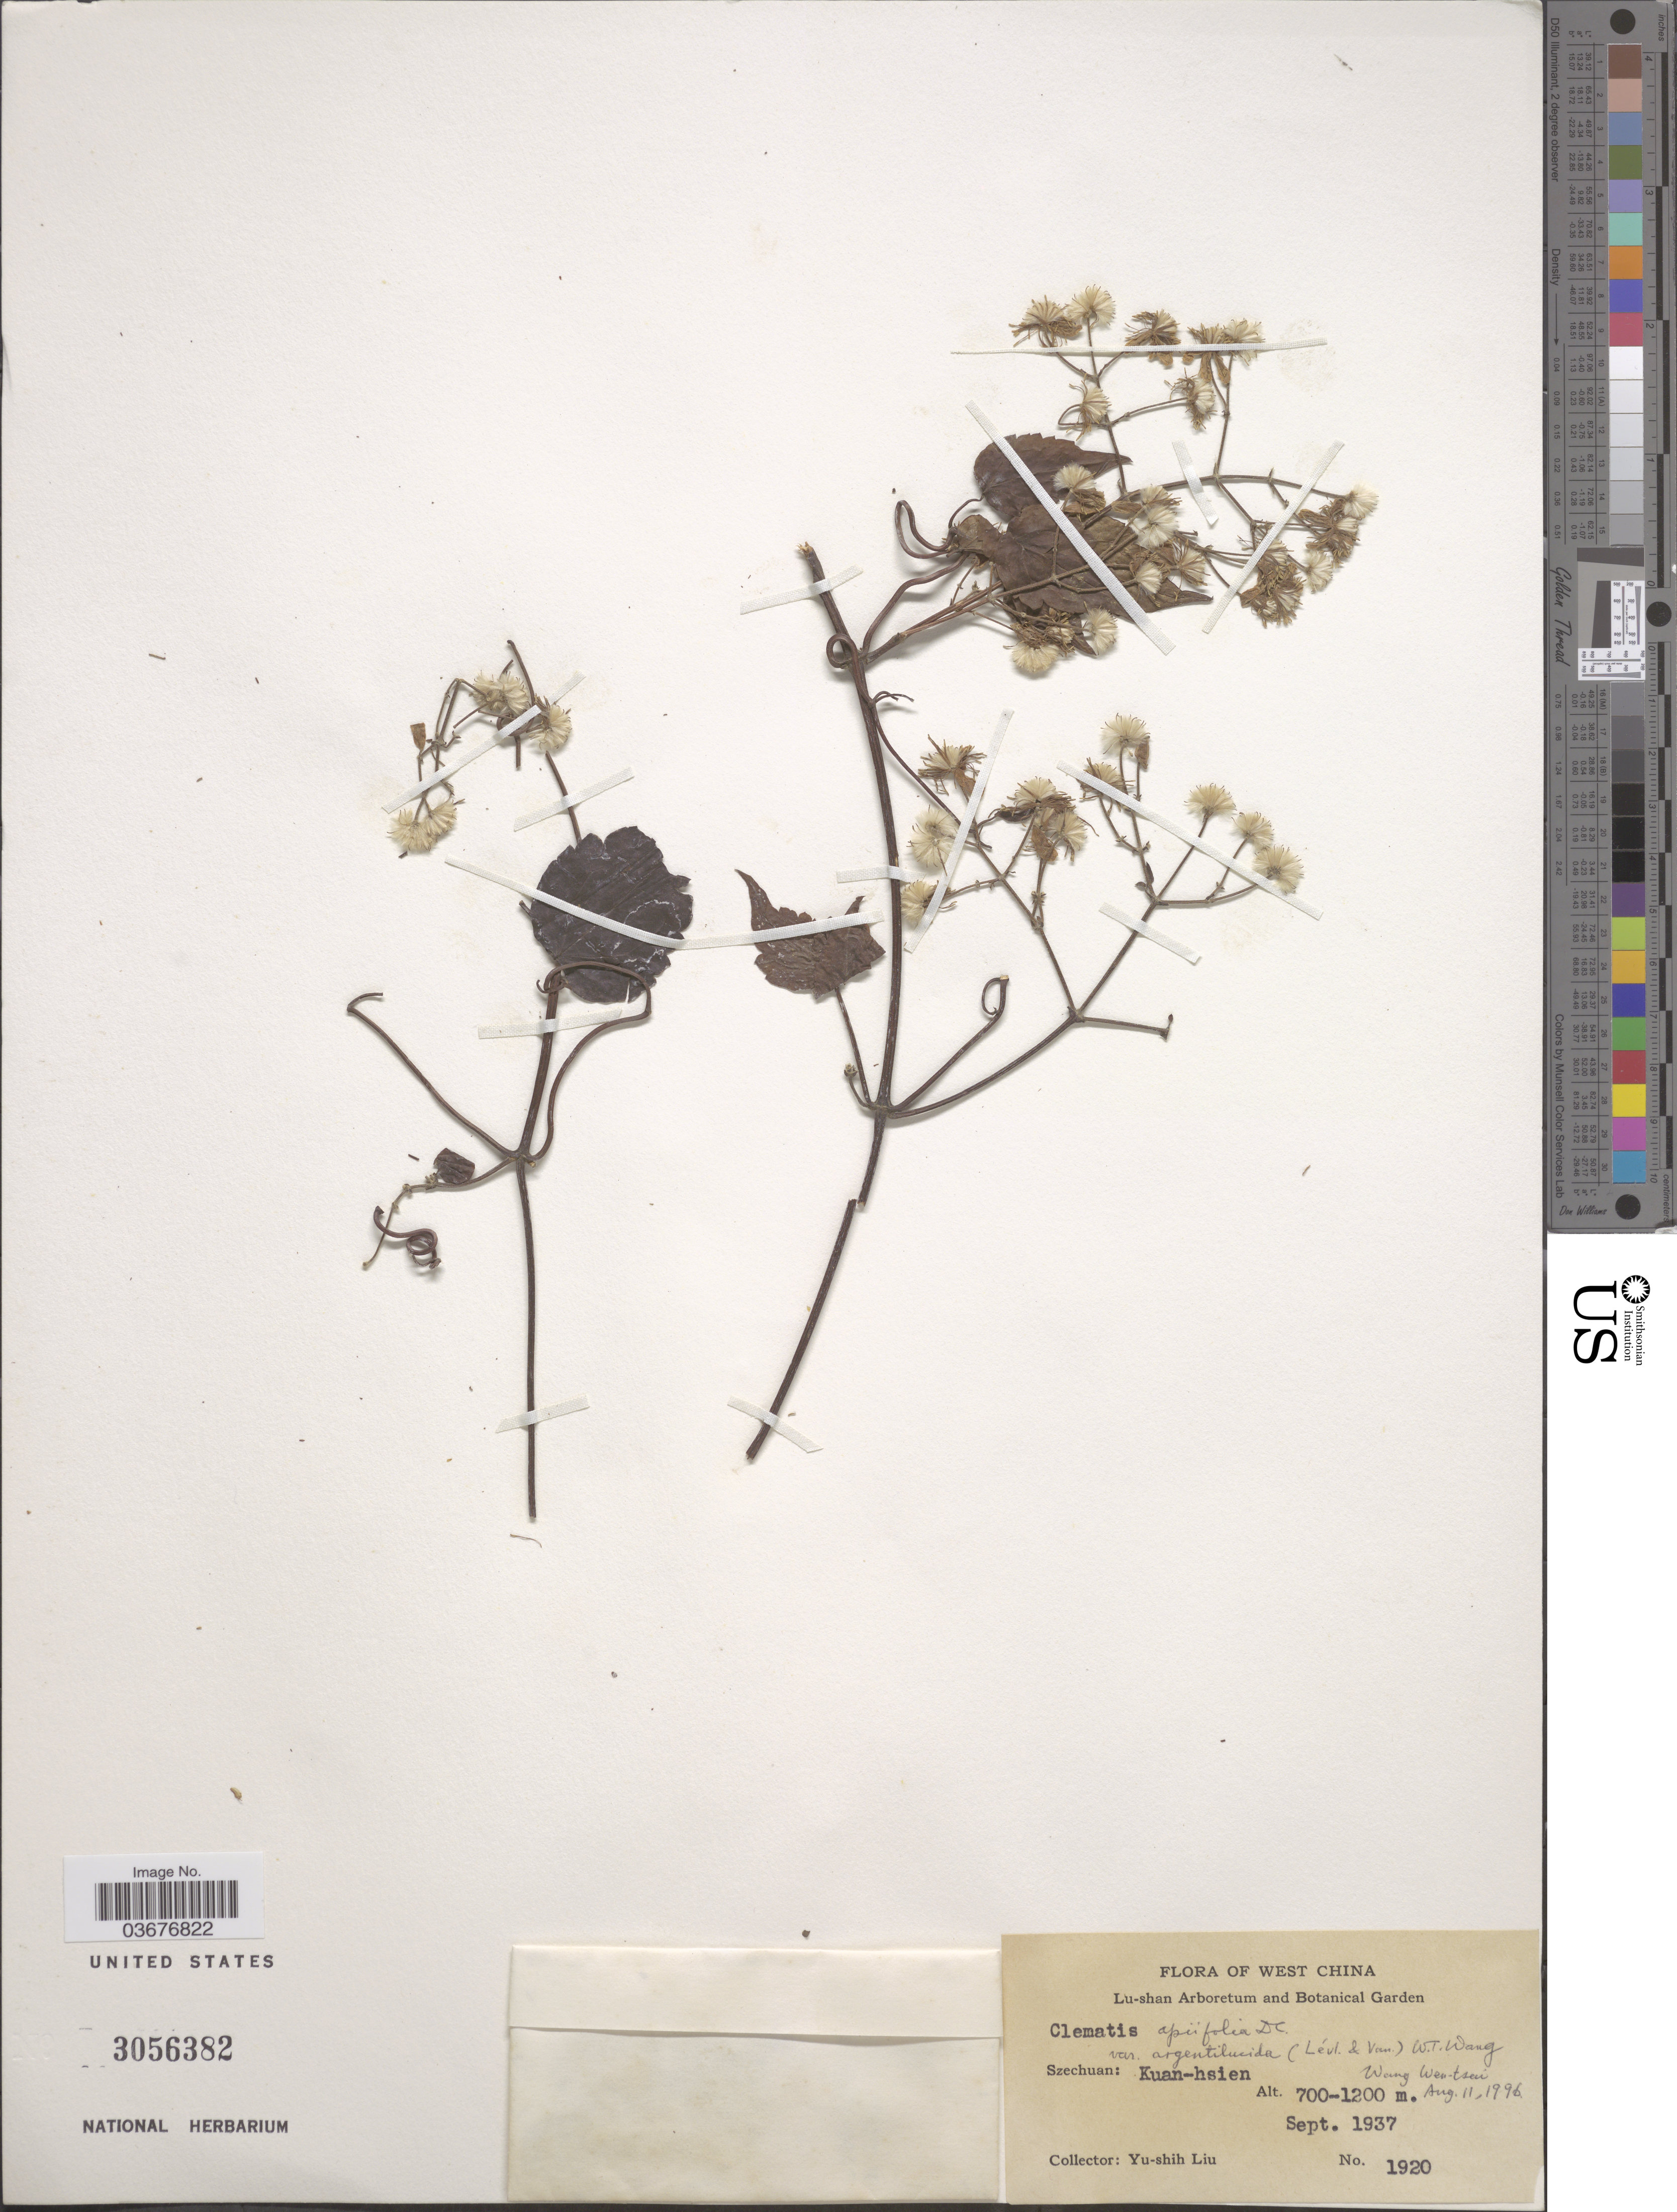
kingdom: Plantae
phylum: Tracheophyta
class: Magnoliopsida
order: Ranunculales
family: Ranunculaceae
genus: Clematis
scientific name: Clematis apiifolia var. argentilucida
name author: (H. Lév. & Vaniot) W.T. Wang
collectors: Y.-S. Liu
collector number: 1920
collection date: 1937-09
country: China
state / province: Sichuan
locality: Szechuan: Kuan-hsien.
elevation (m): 700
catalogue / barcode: US 3056382